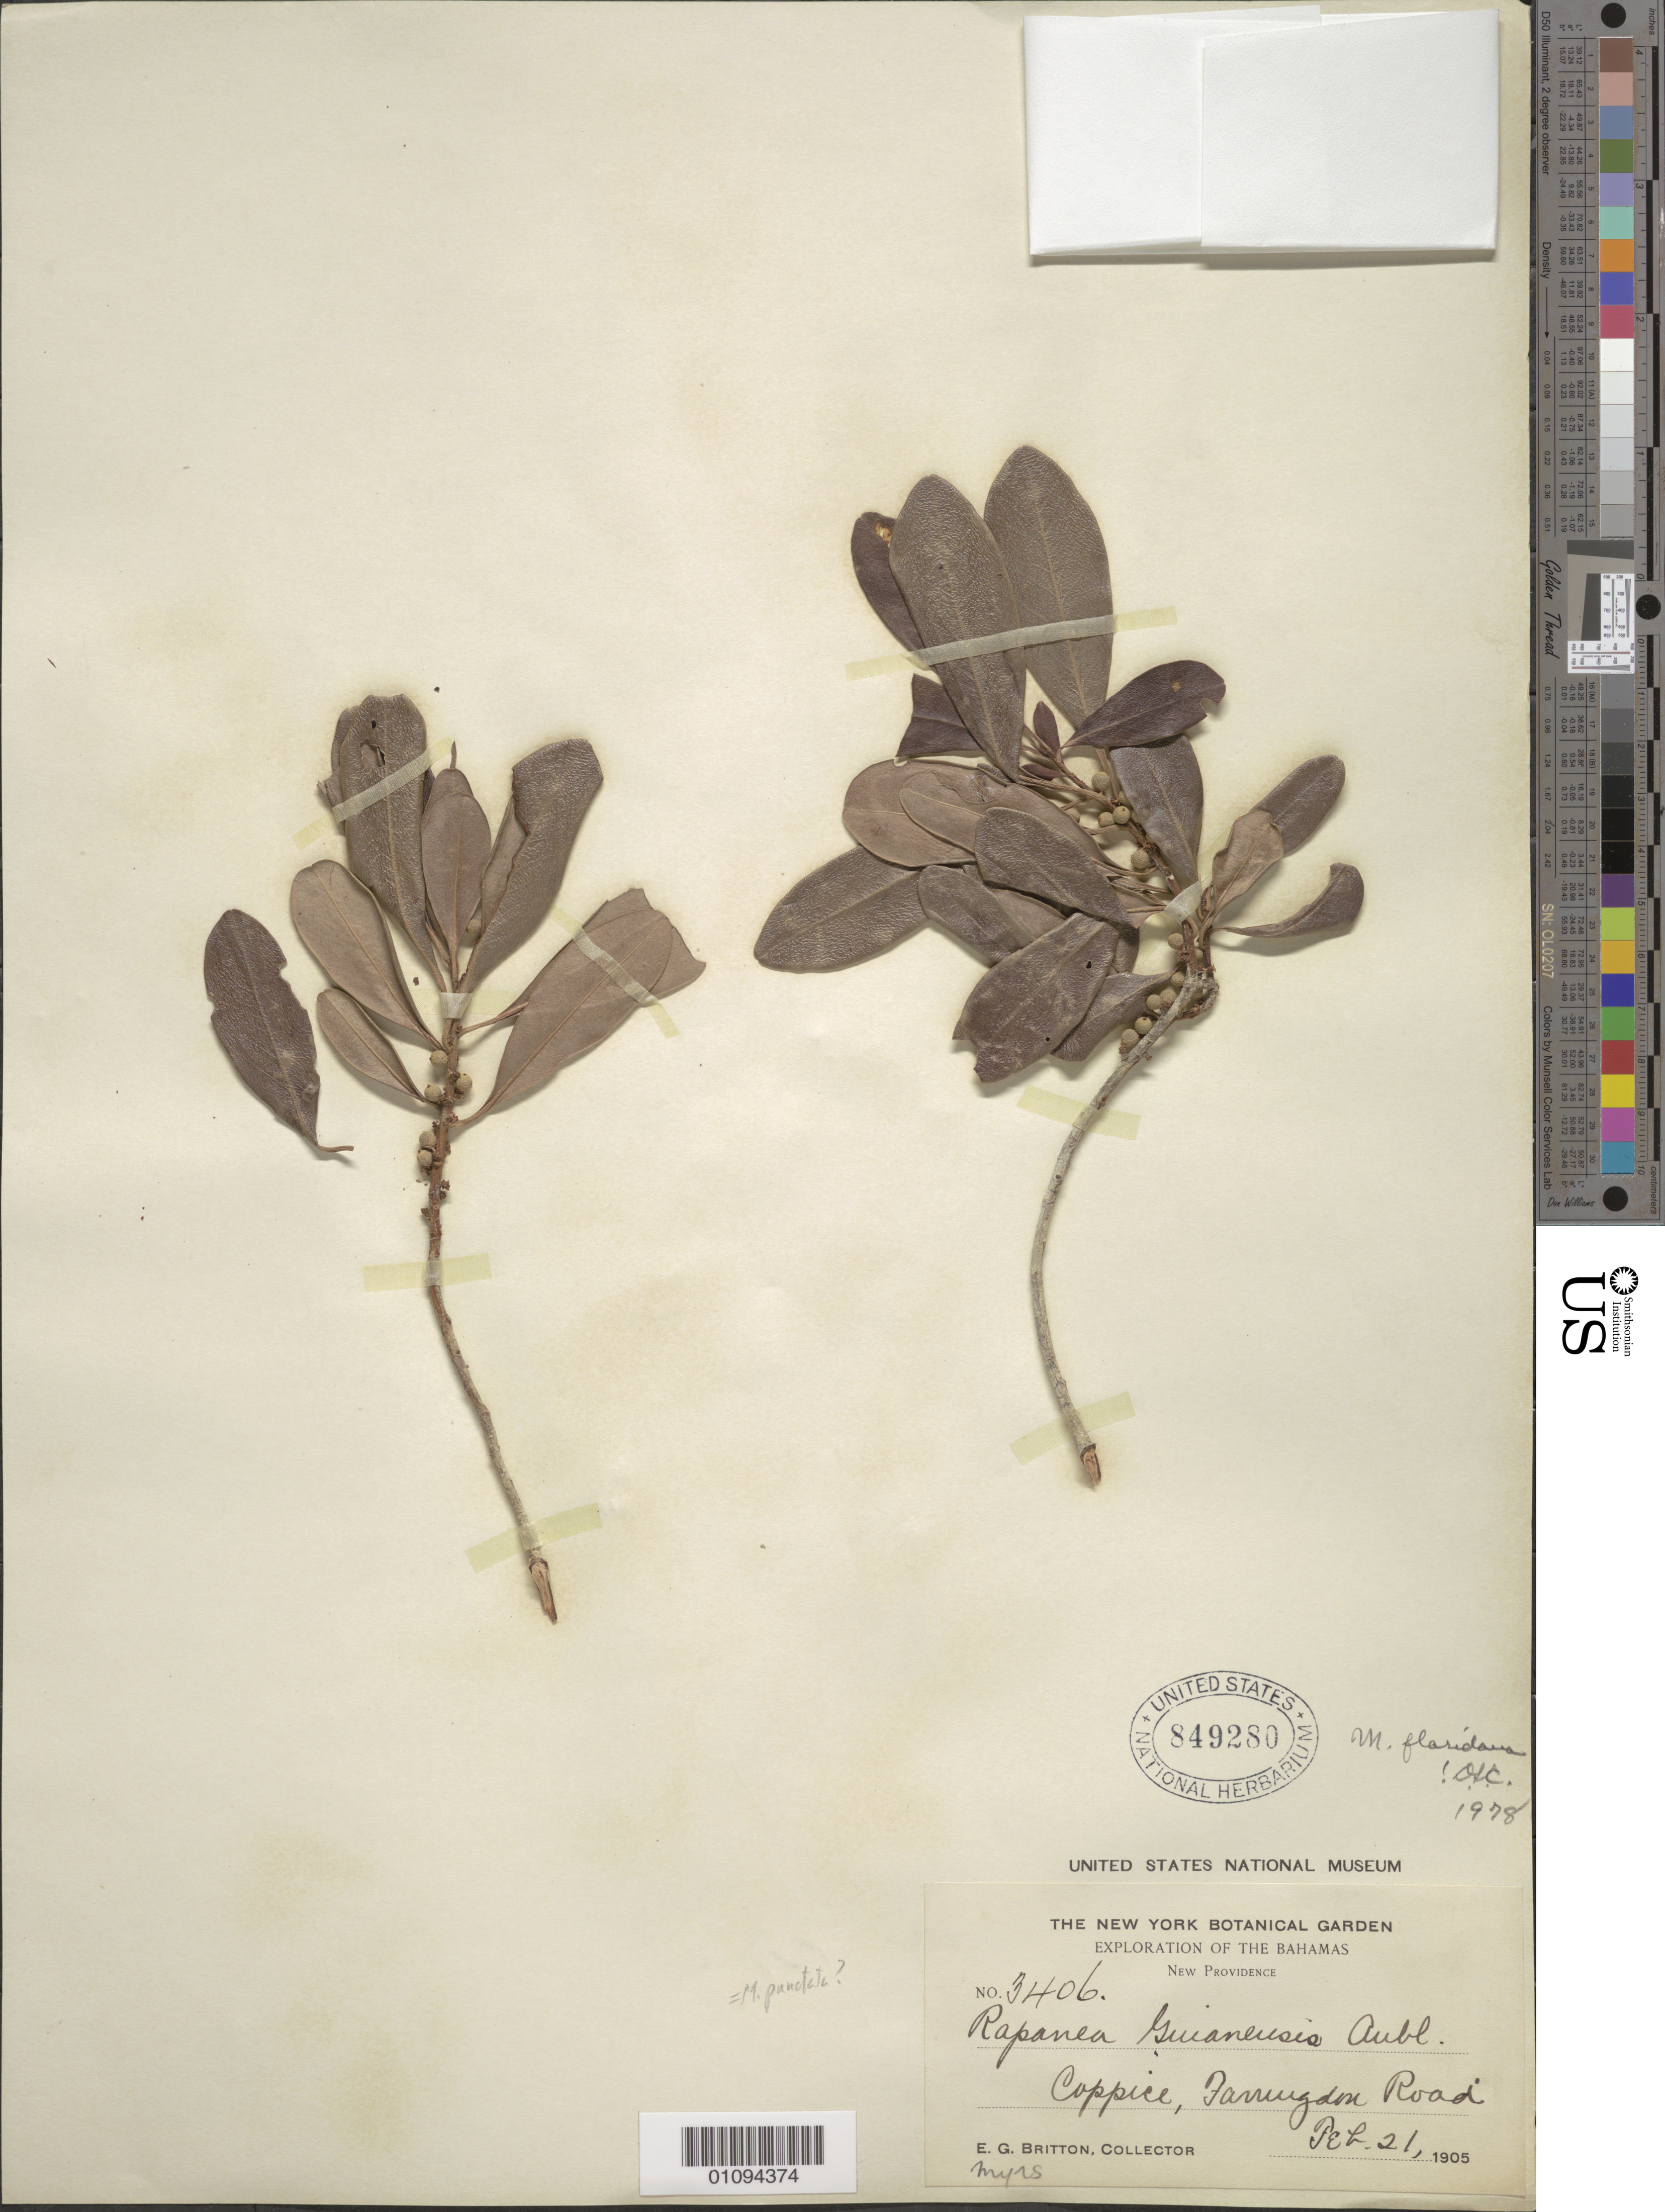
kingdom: Plantae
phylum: Tracheophyta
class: Magnoliopsida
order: Ericales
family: Primulaceae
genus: Myrsine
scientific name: Myrsine punctata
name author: (H. Lév.) Wilbur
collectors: E. G. Britton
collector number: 3406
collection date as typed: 21 Feb 1905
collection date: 1905-02-21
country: Bahamas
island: New Providence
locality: Coppice, Farmingdon Road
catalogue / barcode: US 849280